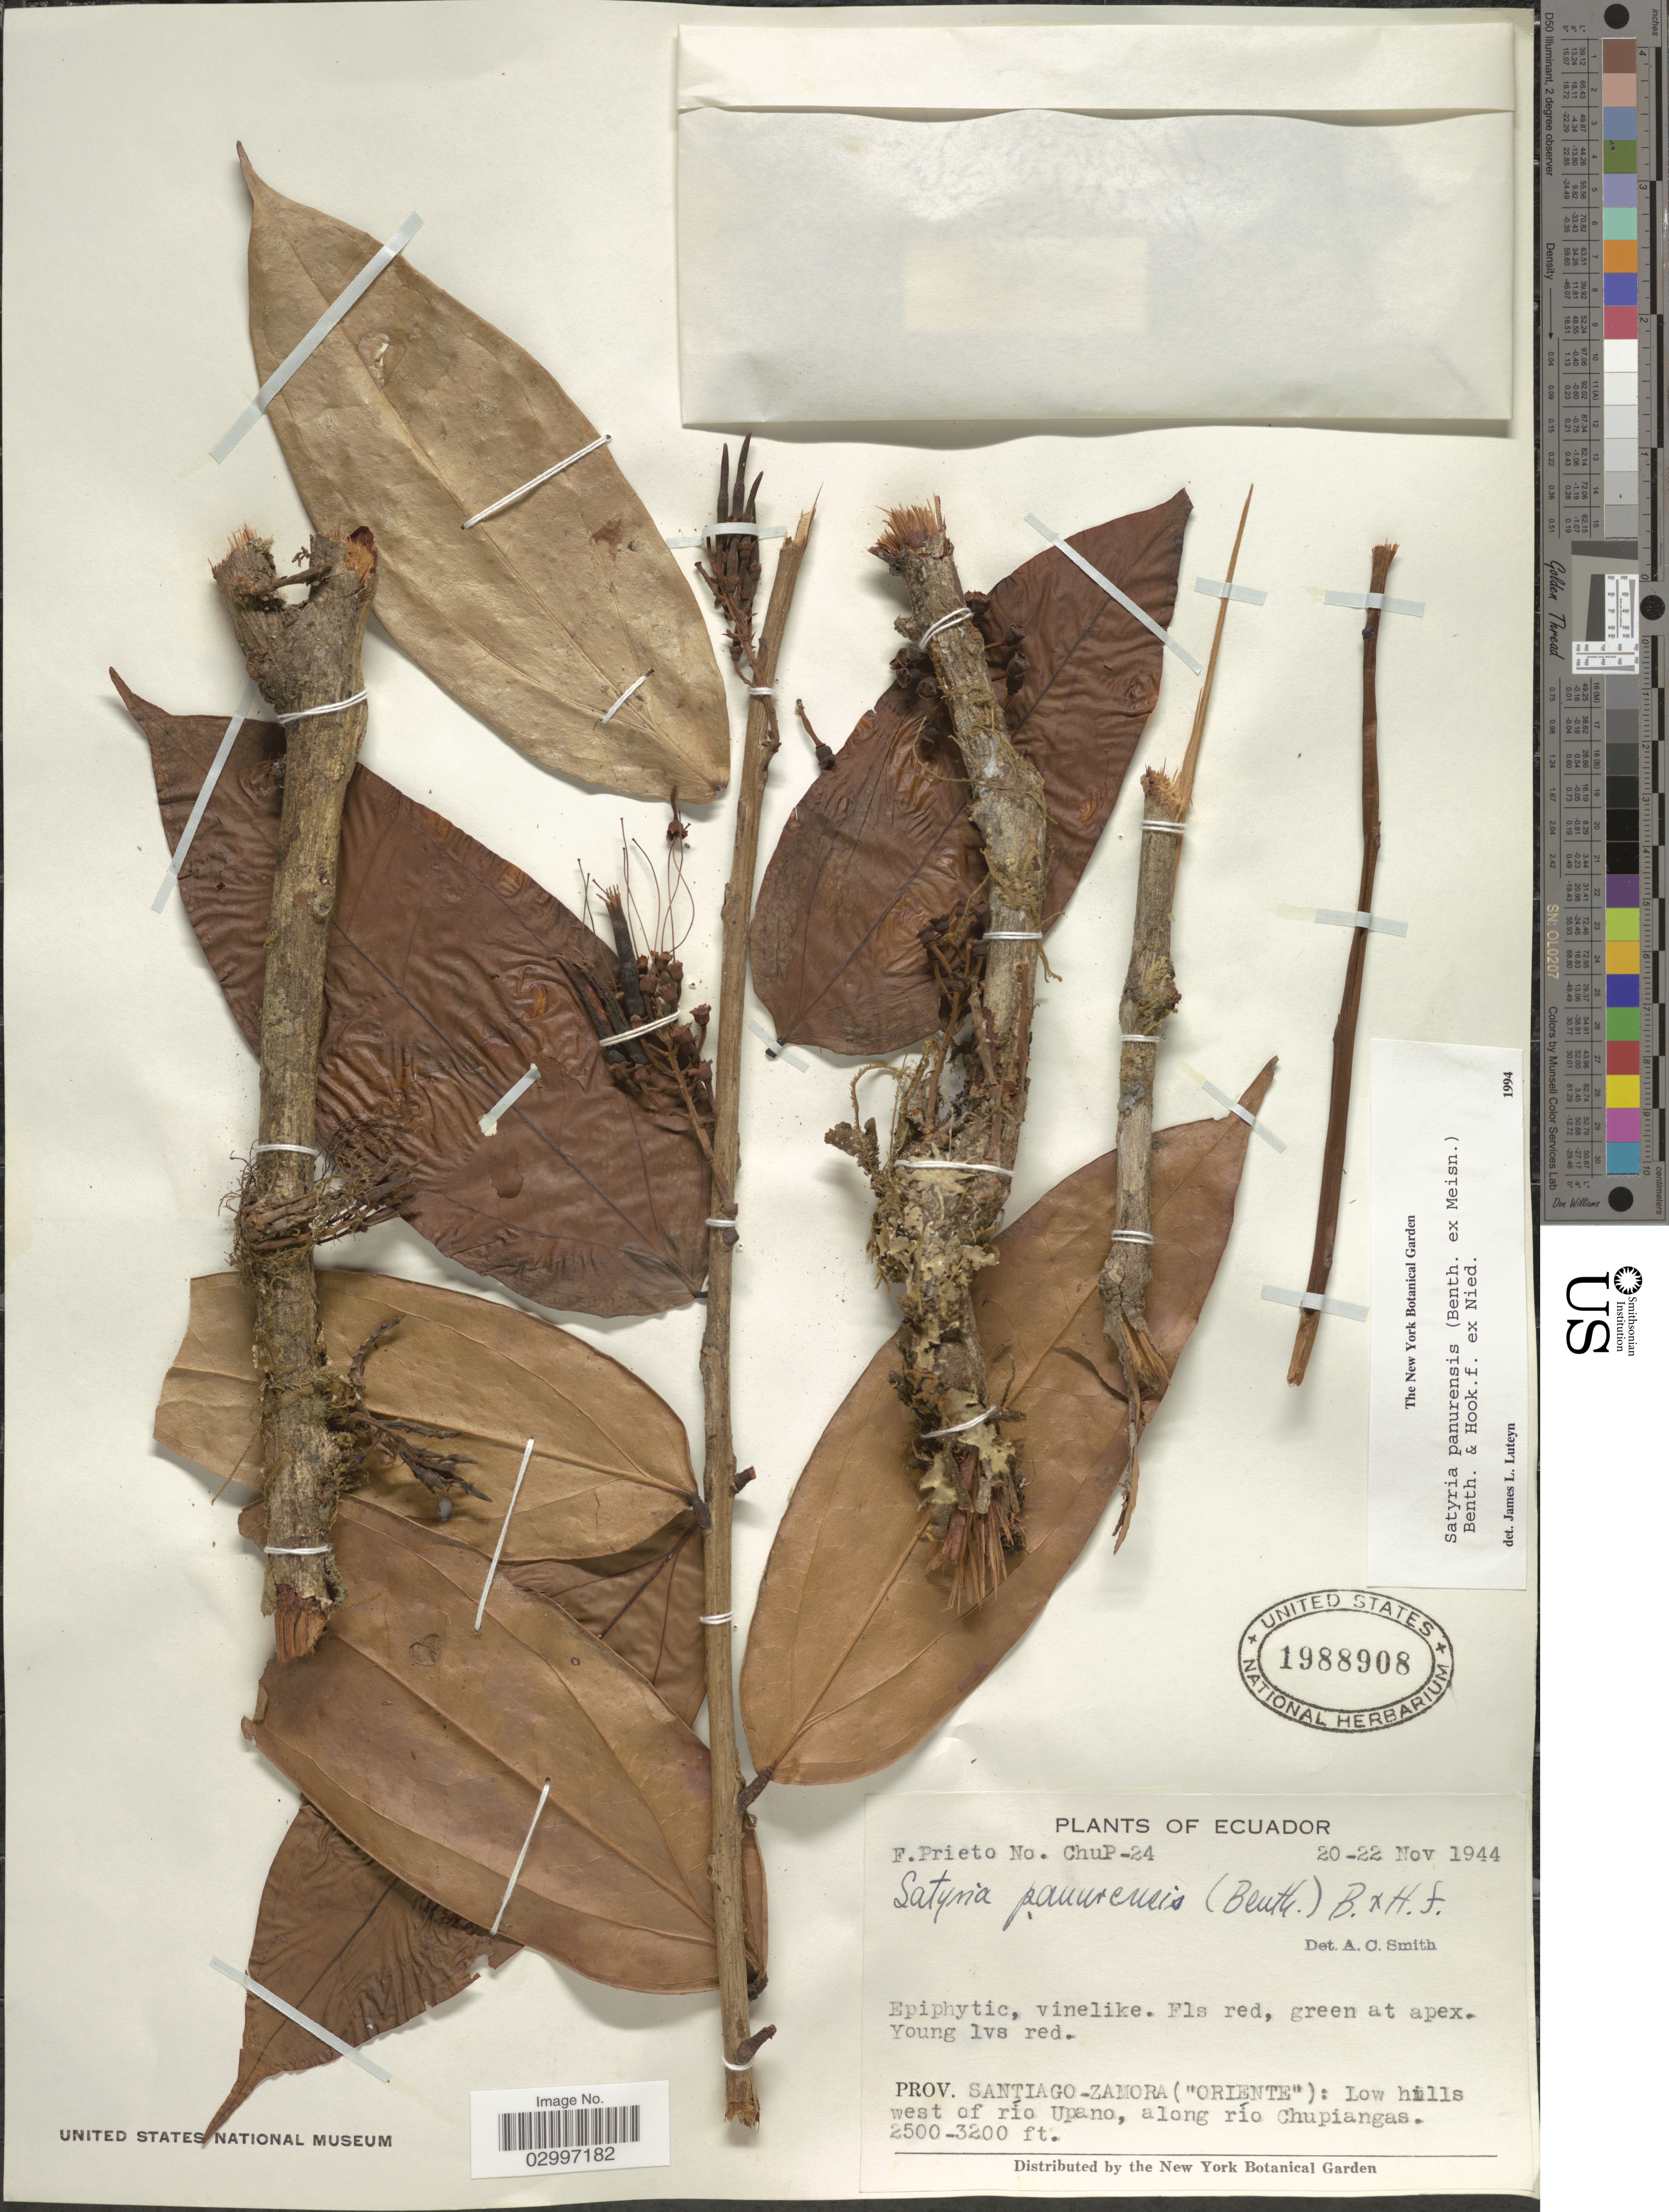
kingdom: Plantae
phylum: Tracheophyta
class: Magnoliopsida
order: Ericales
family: Ericaceae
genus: Satyria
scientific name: Satyria panurensis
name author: (Benth. ex Meisn.) Benth. & Hook. f. ex Nied.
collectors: F. Prieto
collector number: Chup-24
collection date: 1944-11-20/1944-11-22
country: Ecuador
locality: Prov. Santiago-Zamora ("oriente"): Low hills west of río Upano, along río Chupiangas.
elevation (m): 762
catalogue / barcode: US 1988908